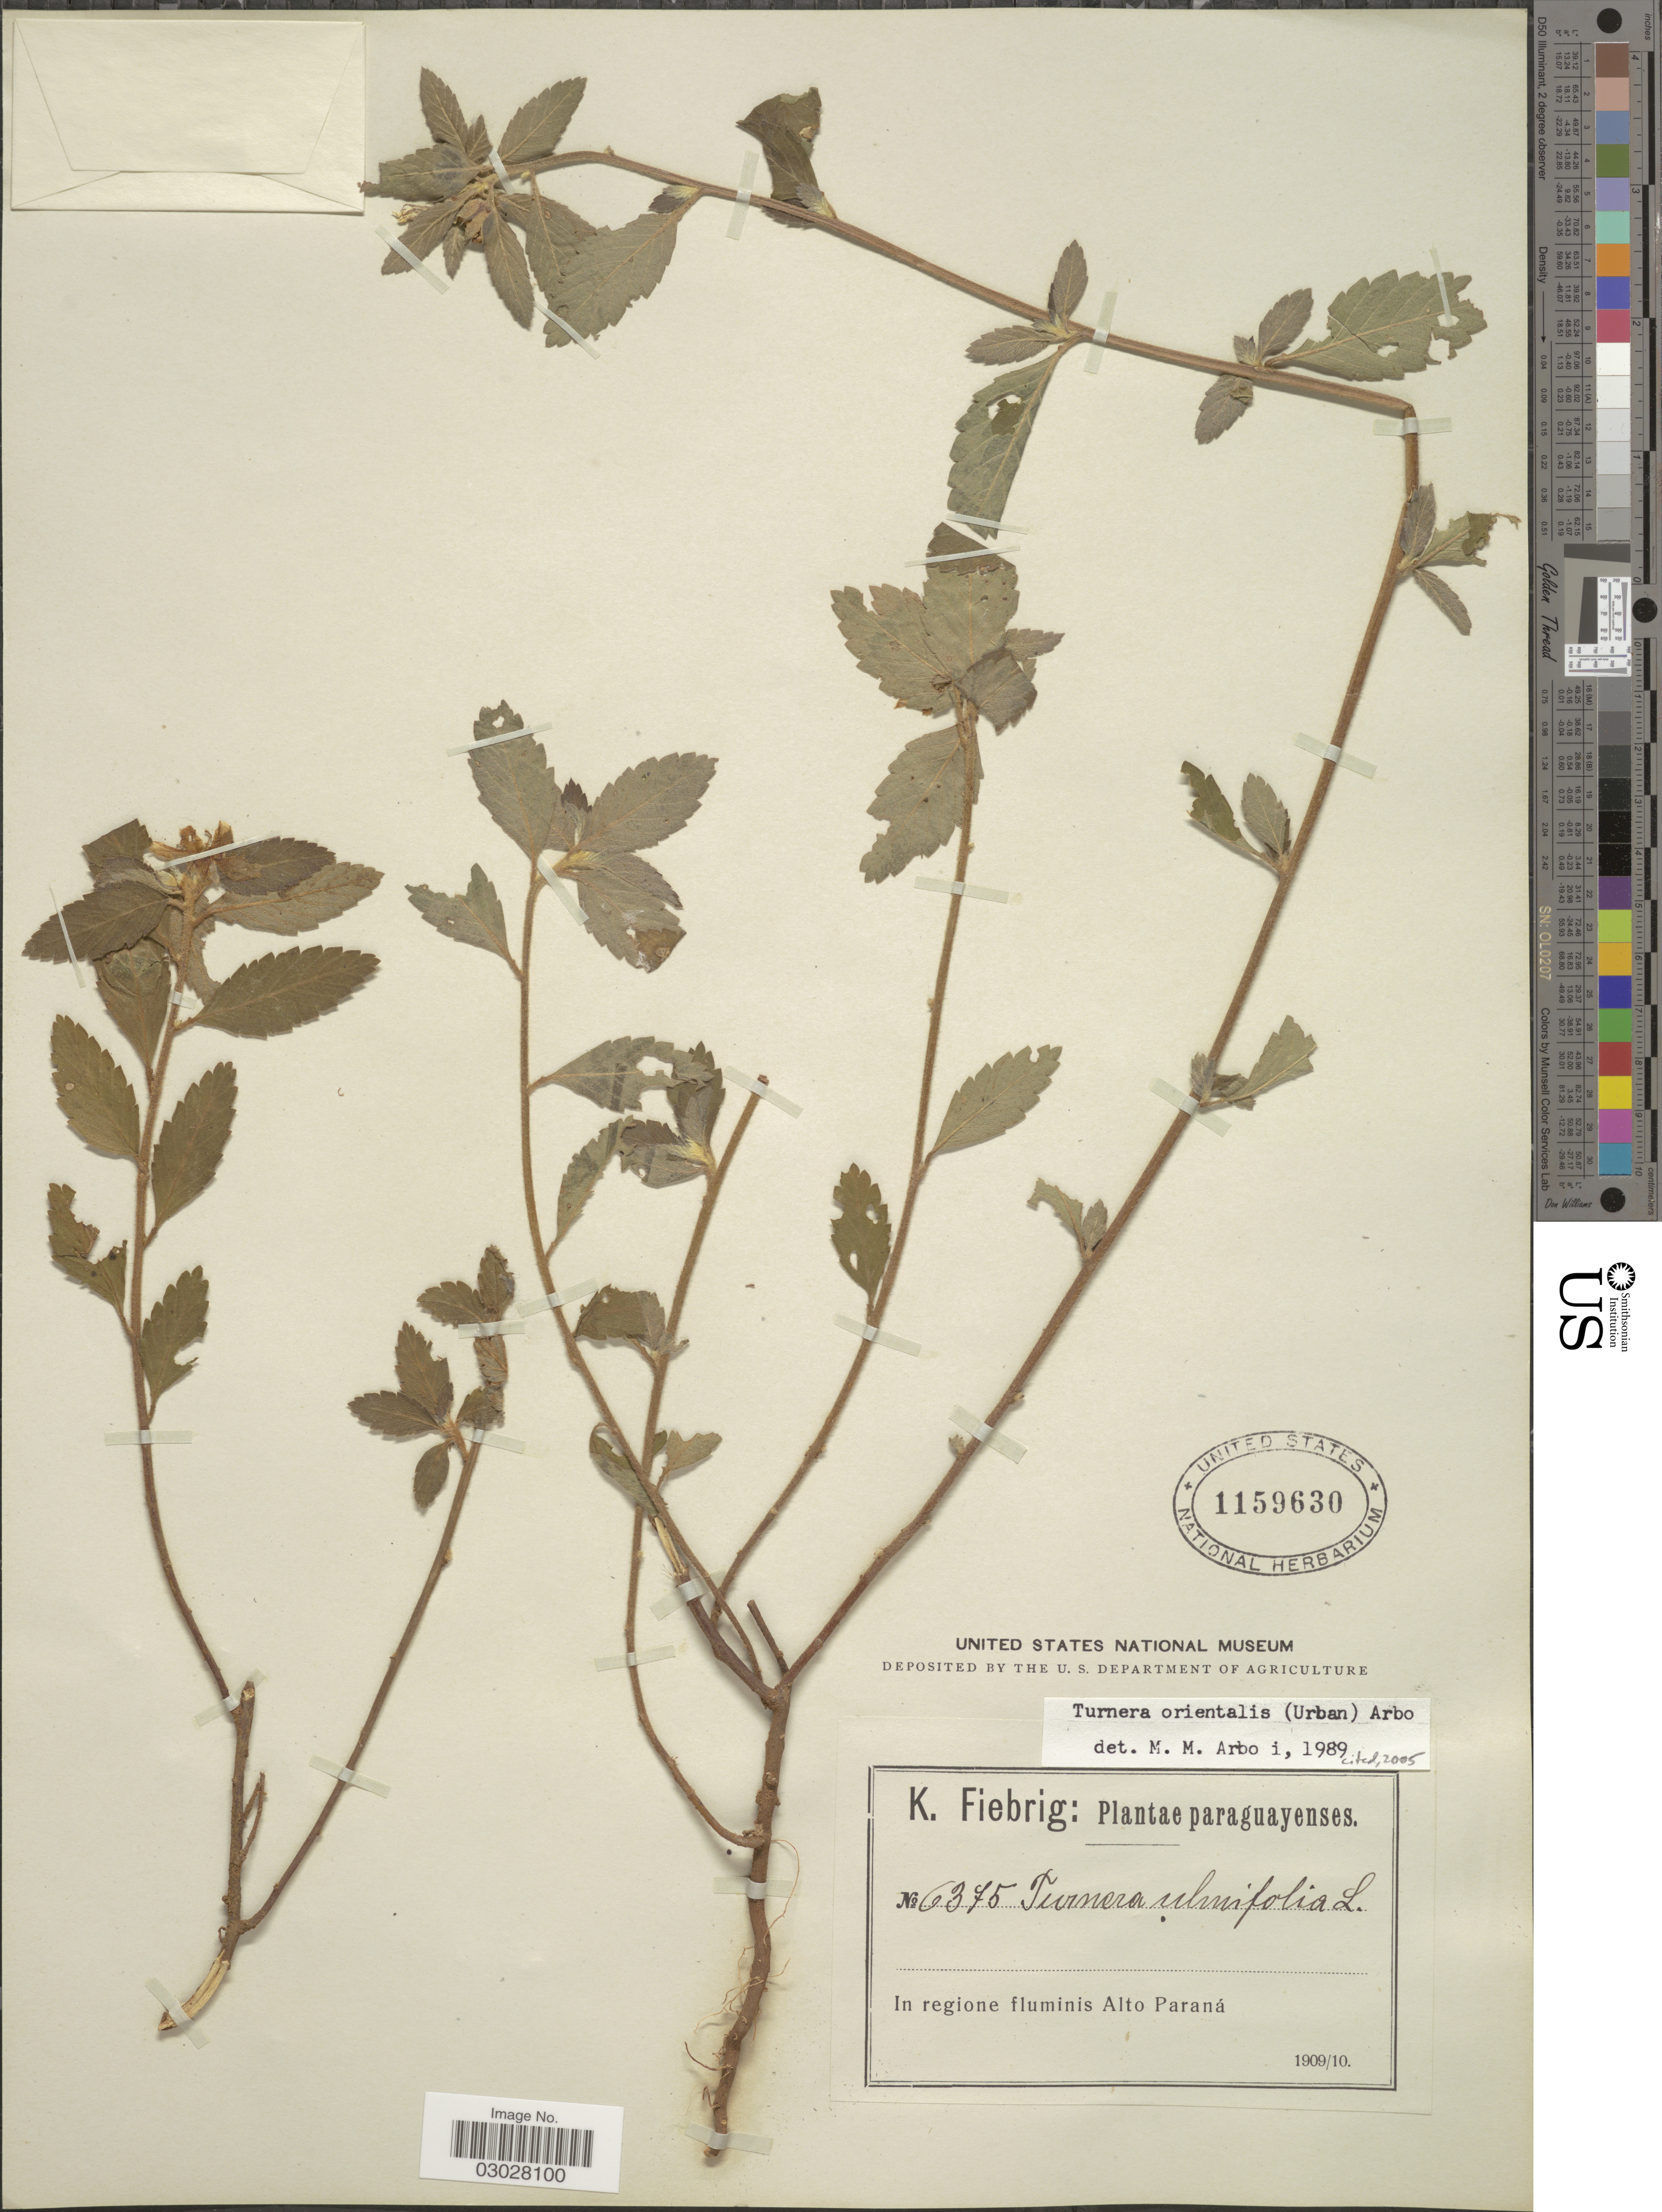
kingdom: Plantae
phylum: Tracheophyta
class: Magnoliopsida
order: Malpighiales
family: Turneraceae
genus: Turnera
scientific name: Turnera orientalis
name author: (Urb.) Arbo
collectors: K. Fiebrig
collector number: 6375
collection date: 1909/1910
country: Paraguay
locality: In regione fluminis Alto Paraná.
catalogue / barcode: US 1159630